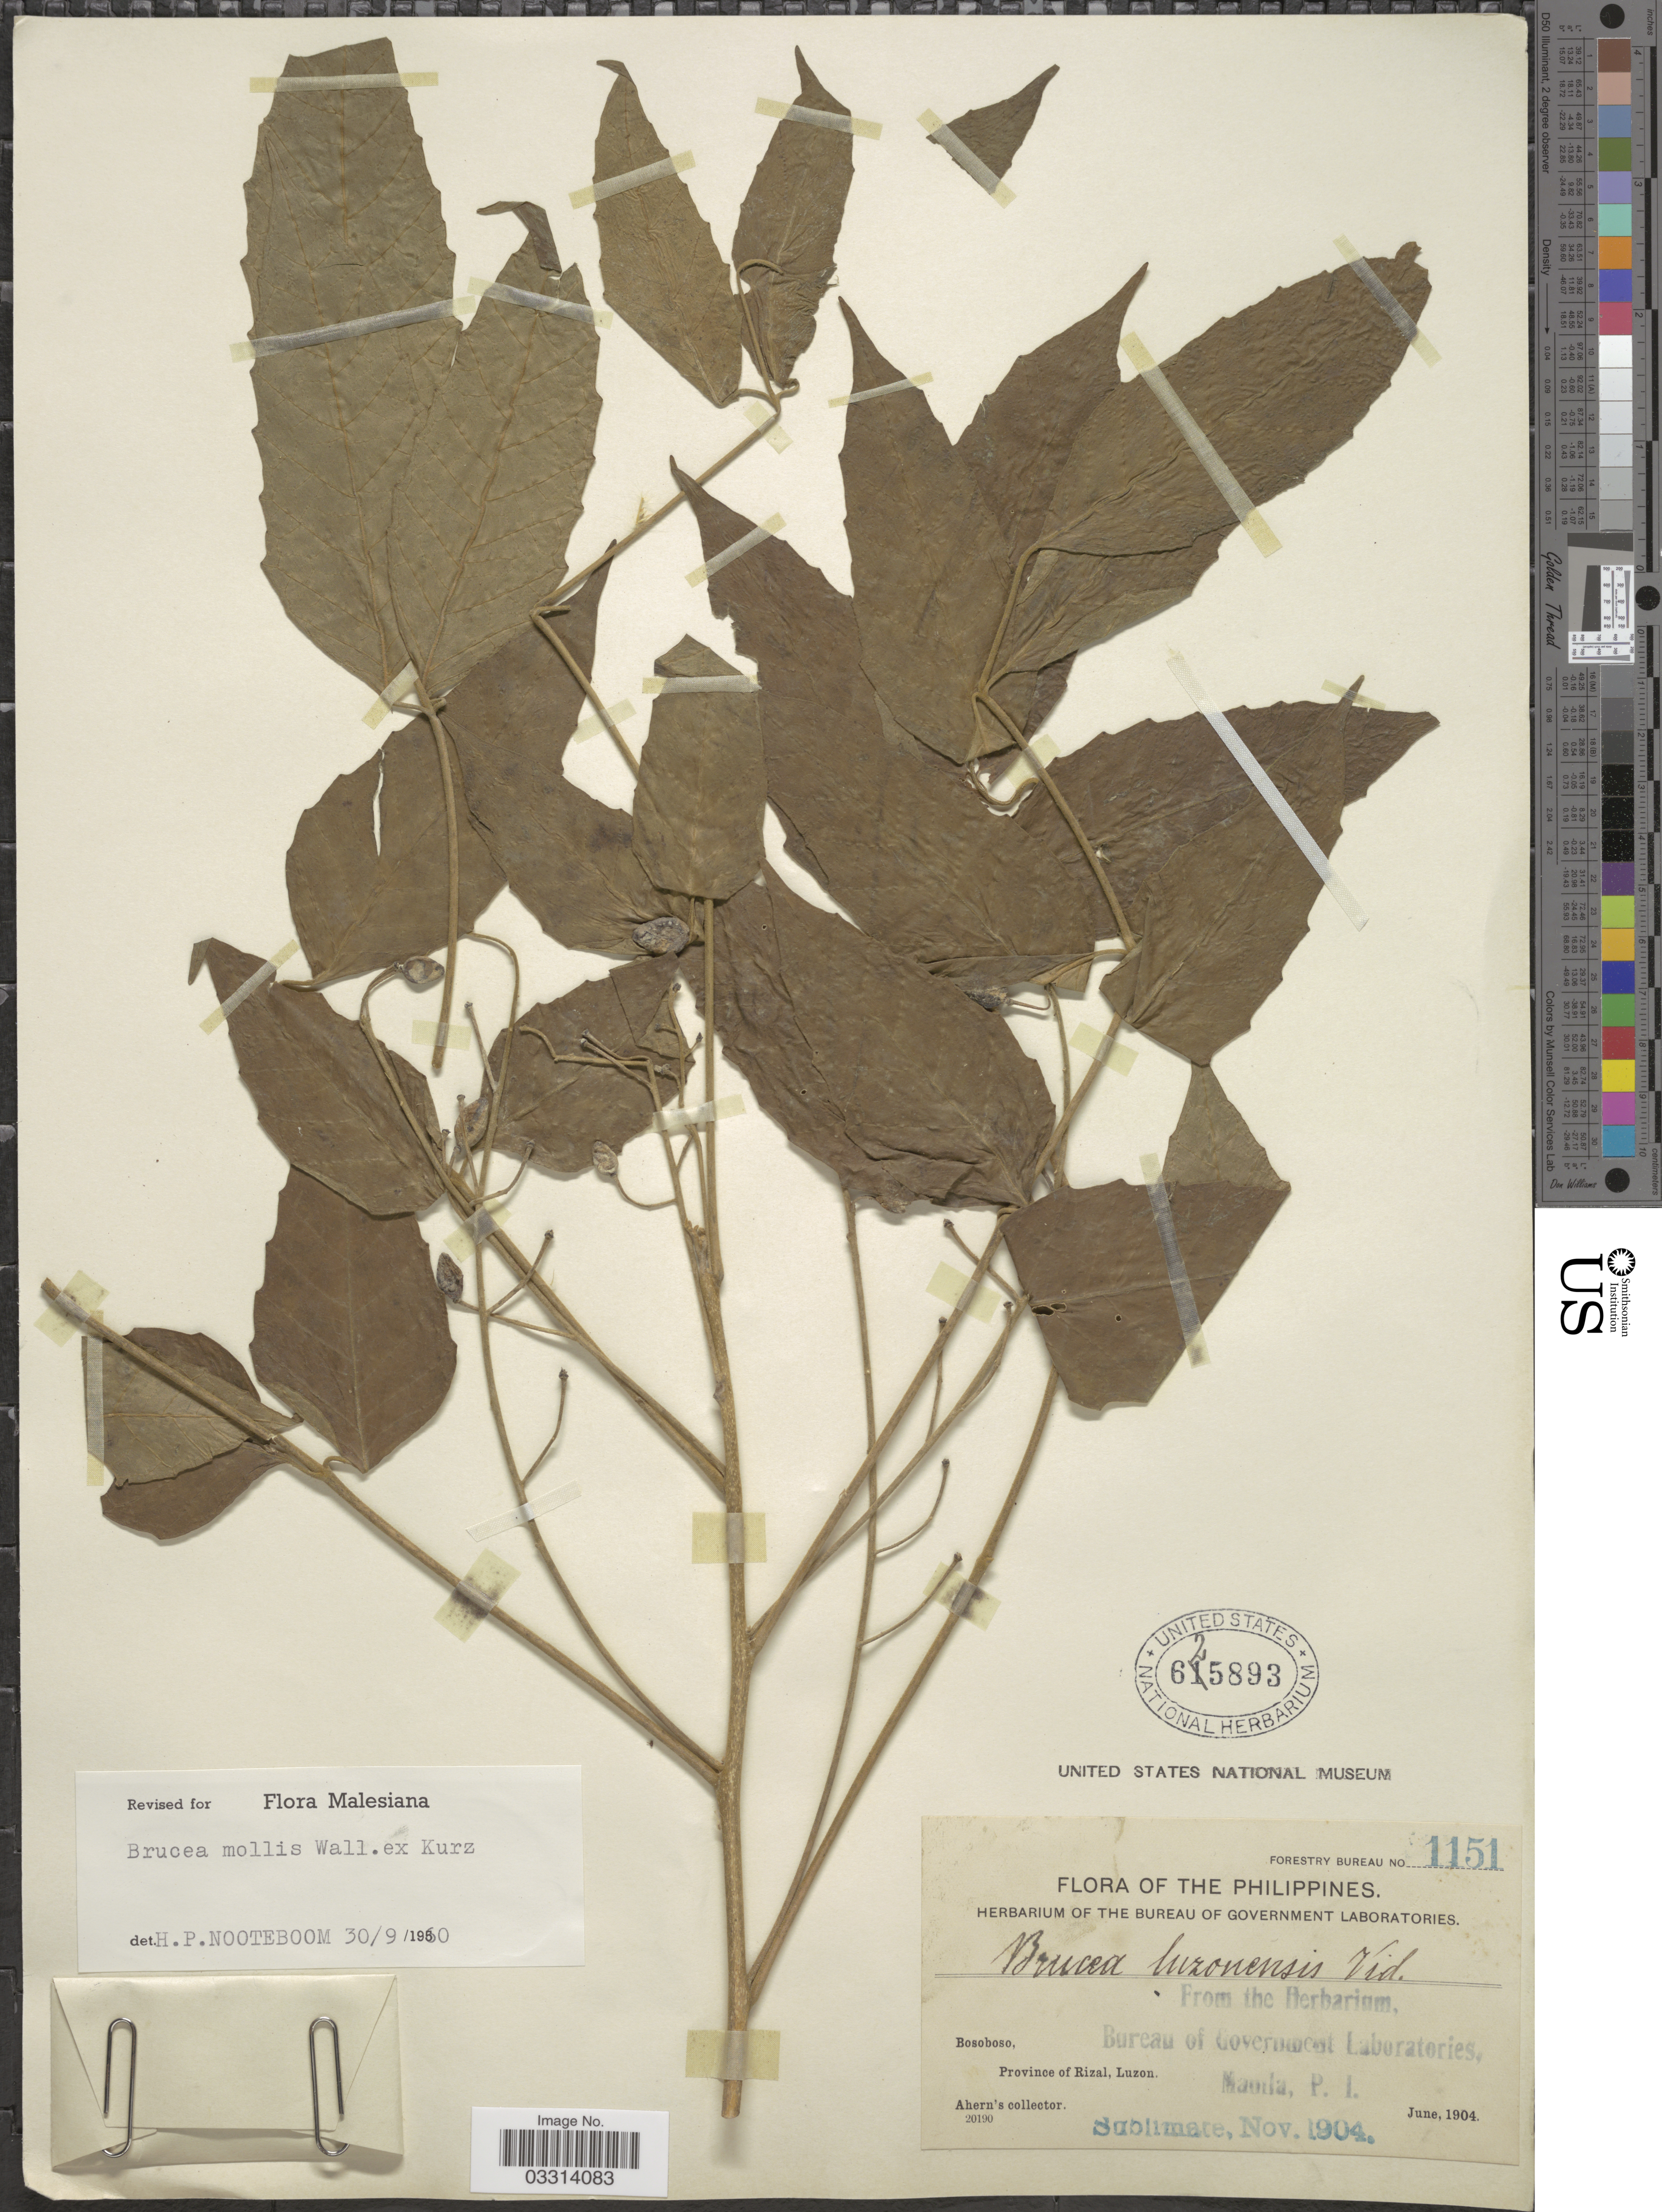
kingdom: Plantae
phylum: Tracheophyta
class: Magnoliopsida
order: Sapindales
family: Simaroubaceae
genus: Brucea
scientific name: Brucea mollis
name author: Wall. ex Kurz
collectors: Ahern's collector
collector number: Forestry Bureau 1151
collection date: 1904-06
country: Philippines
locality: Bosoboso, Province of Rizal, Luzon.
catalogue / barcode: US 625893